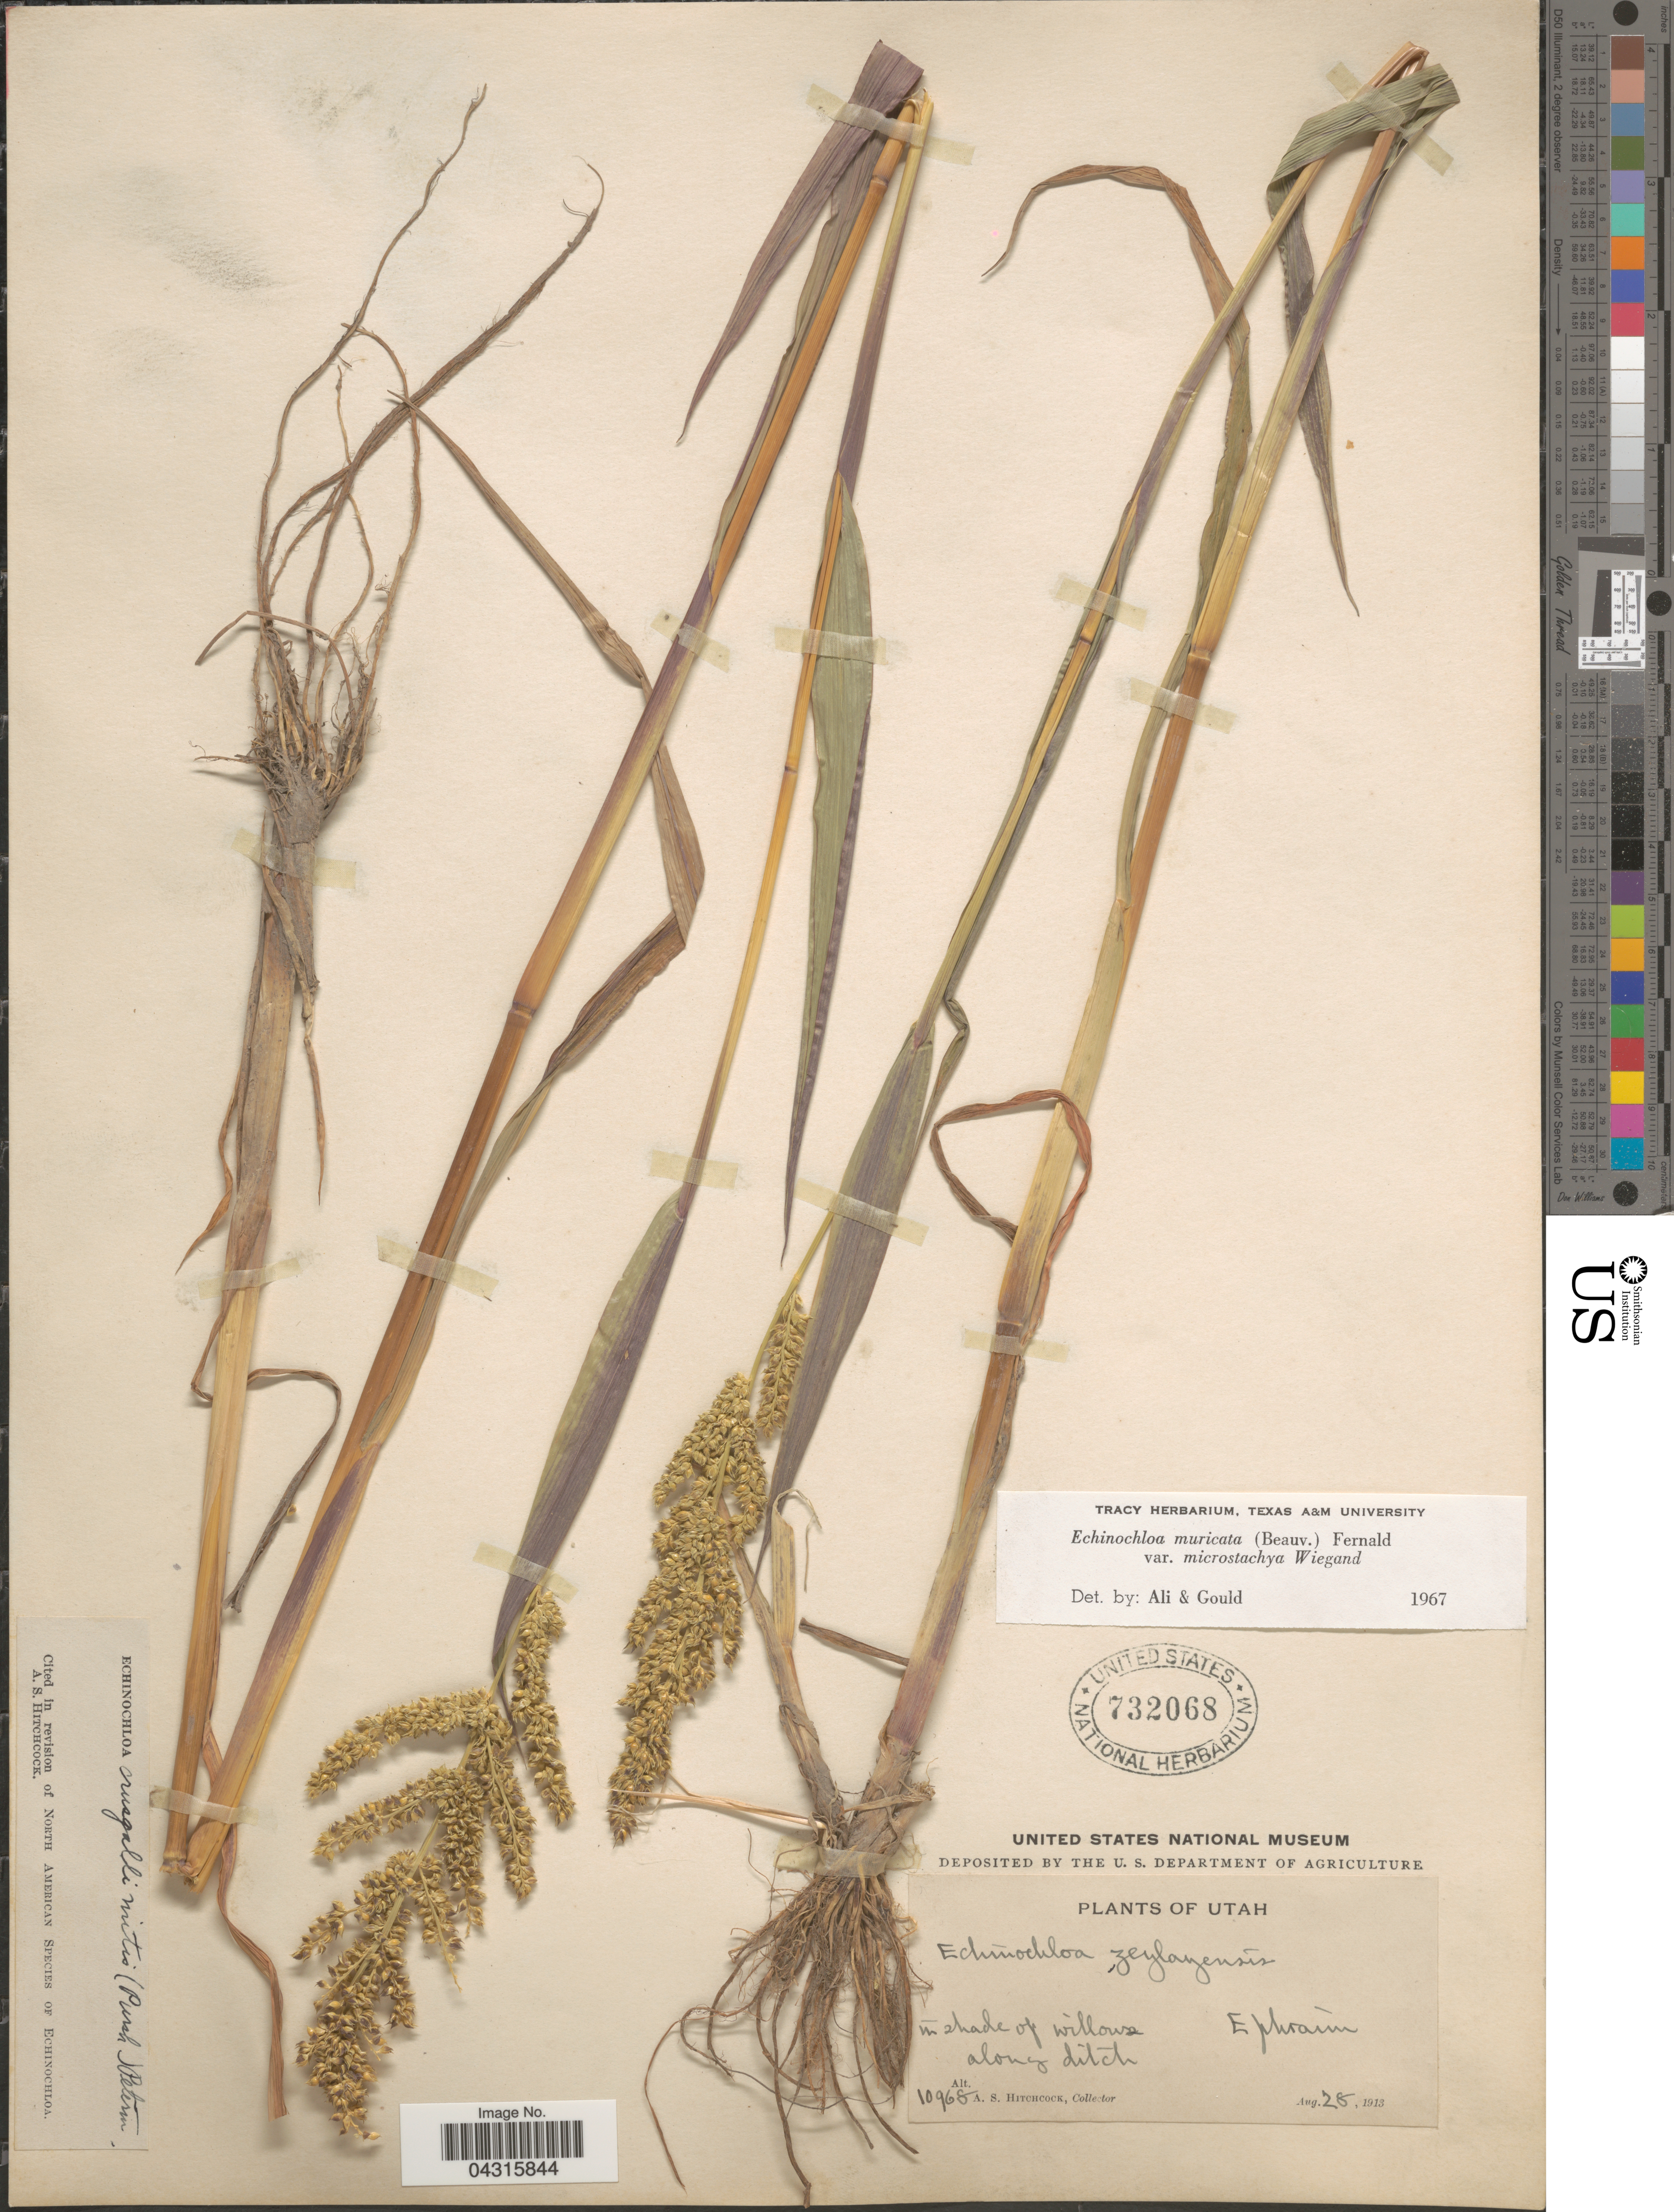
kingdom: Plantae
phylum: Tracheophyta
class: Liliopsida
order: Poales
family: Poaceae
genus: Echinochloa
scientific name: Echinochloa muricata var. microstachya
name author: Wiegand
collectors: A. S. Hitchcock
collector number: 10968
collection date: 1913-08-28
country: United States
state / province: Utah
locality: In shade of willows along ditch. Ephraim.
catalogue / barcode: US 732068